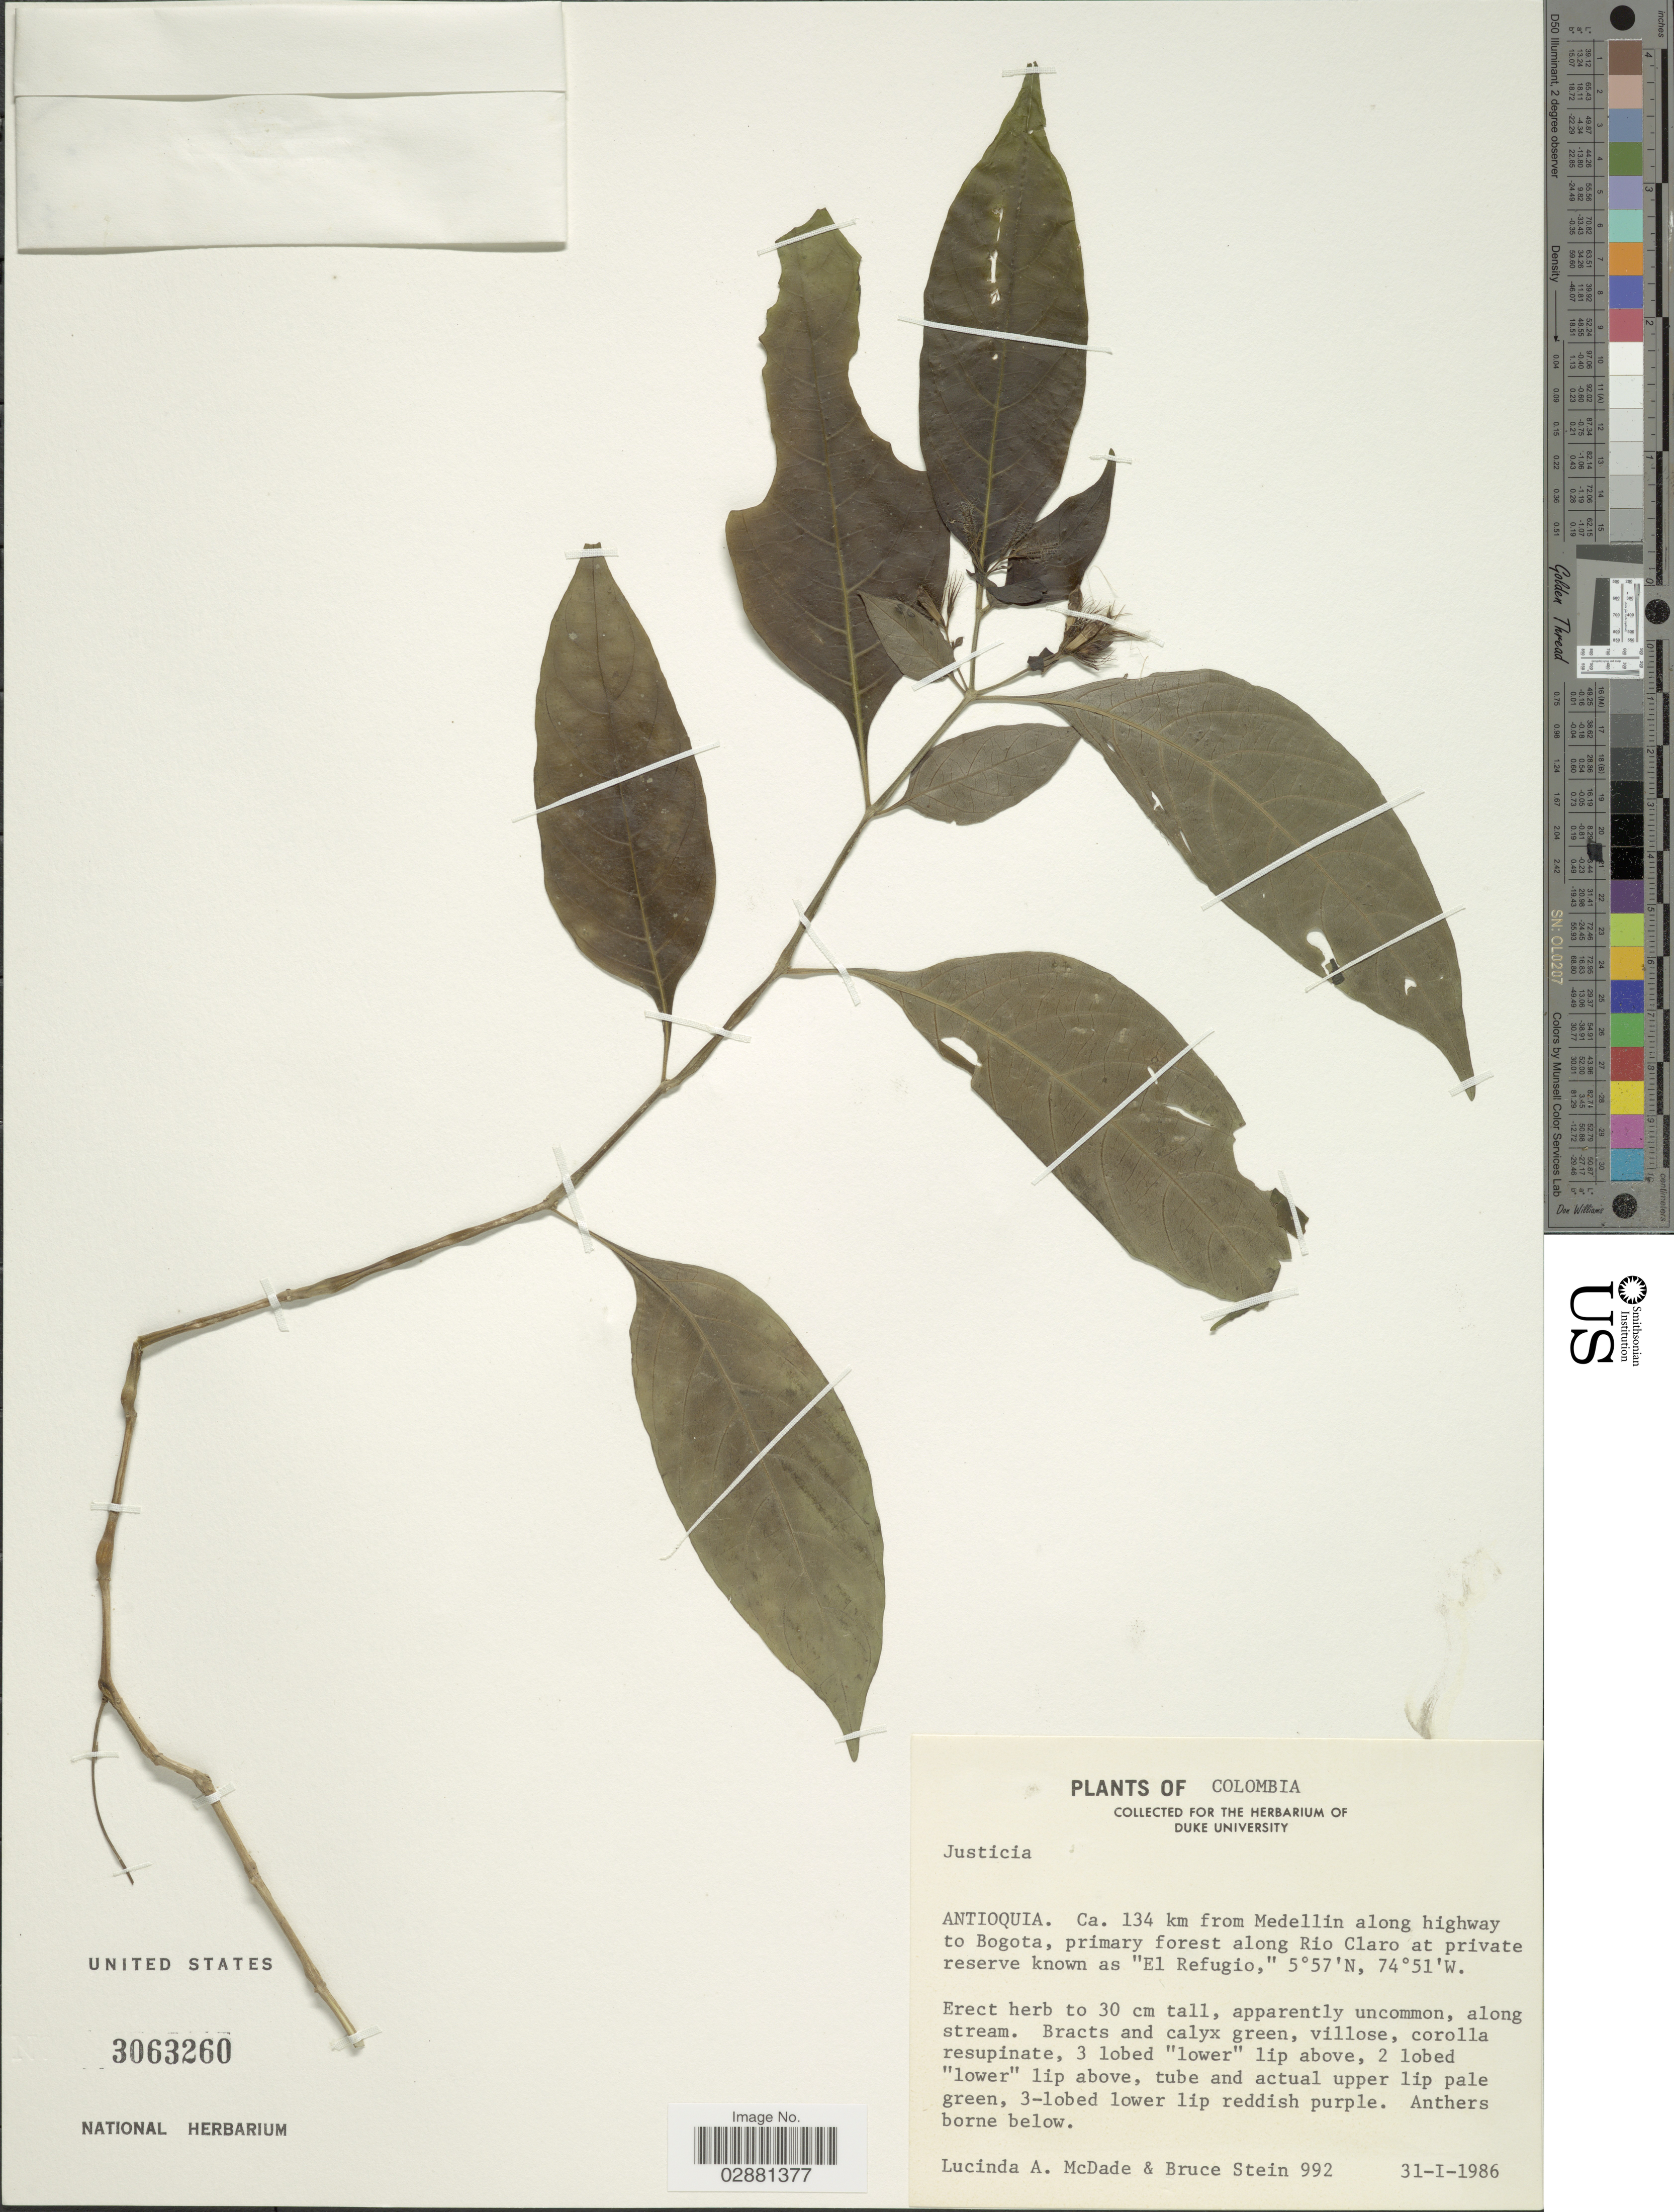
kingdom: Plantae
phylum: Tracheophyta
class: Magnoliopsida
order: Lamiales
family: Acanthaceae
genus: Justicia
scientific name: Justicia sp.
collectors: L. McDade & B. A. Stein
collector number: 992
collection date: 1986-01-31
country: Colombia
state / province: Antioquia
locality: Ca. 134 km from Medellin along highway to Bogota, primary along Rio Claro at private reserve known as "El Refugio".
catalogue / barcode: US 3063260